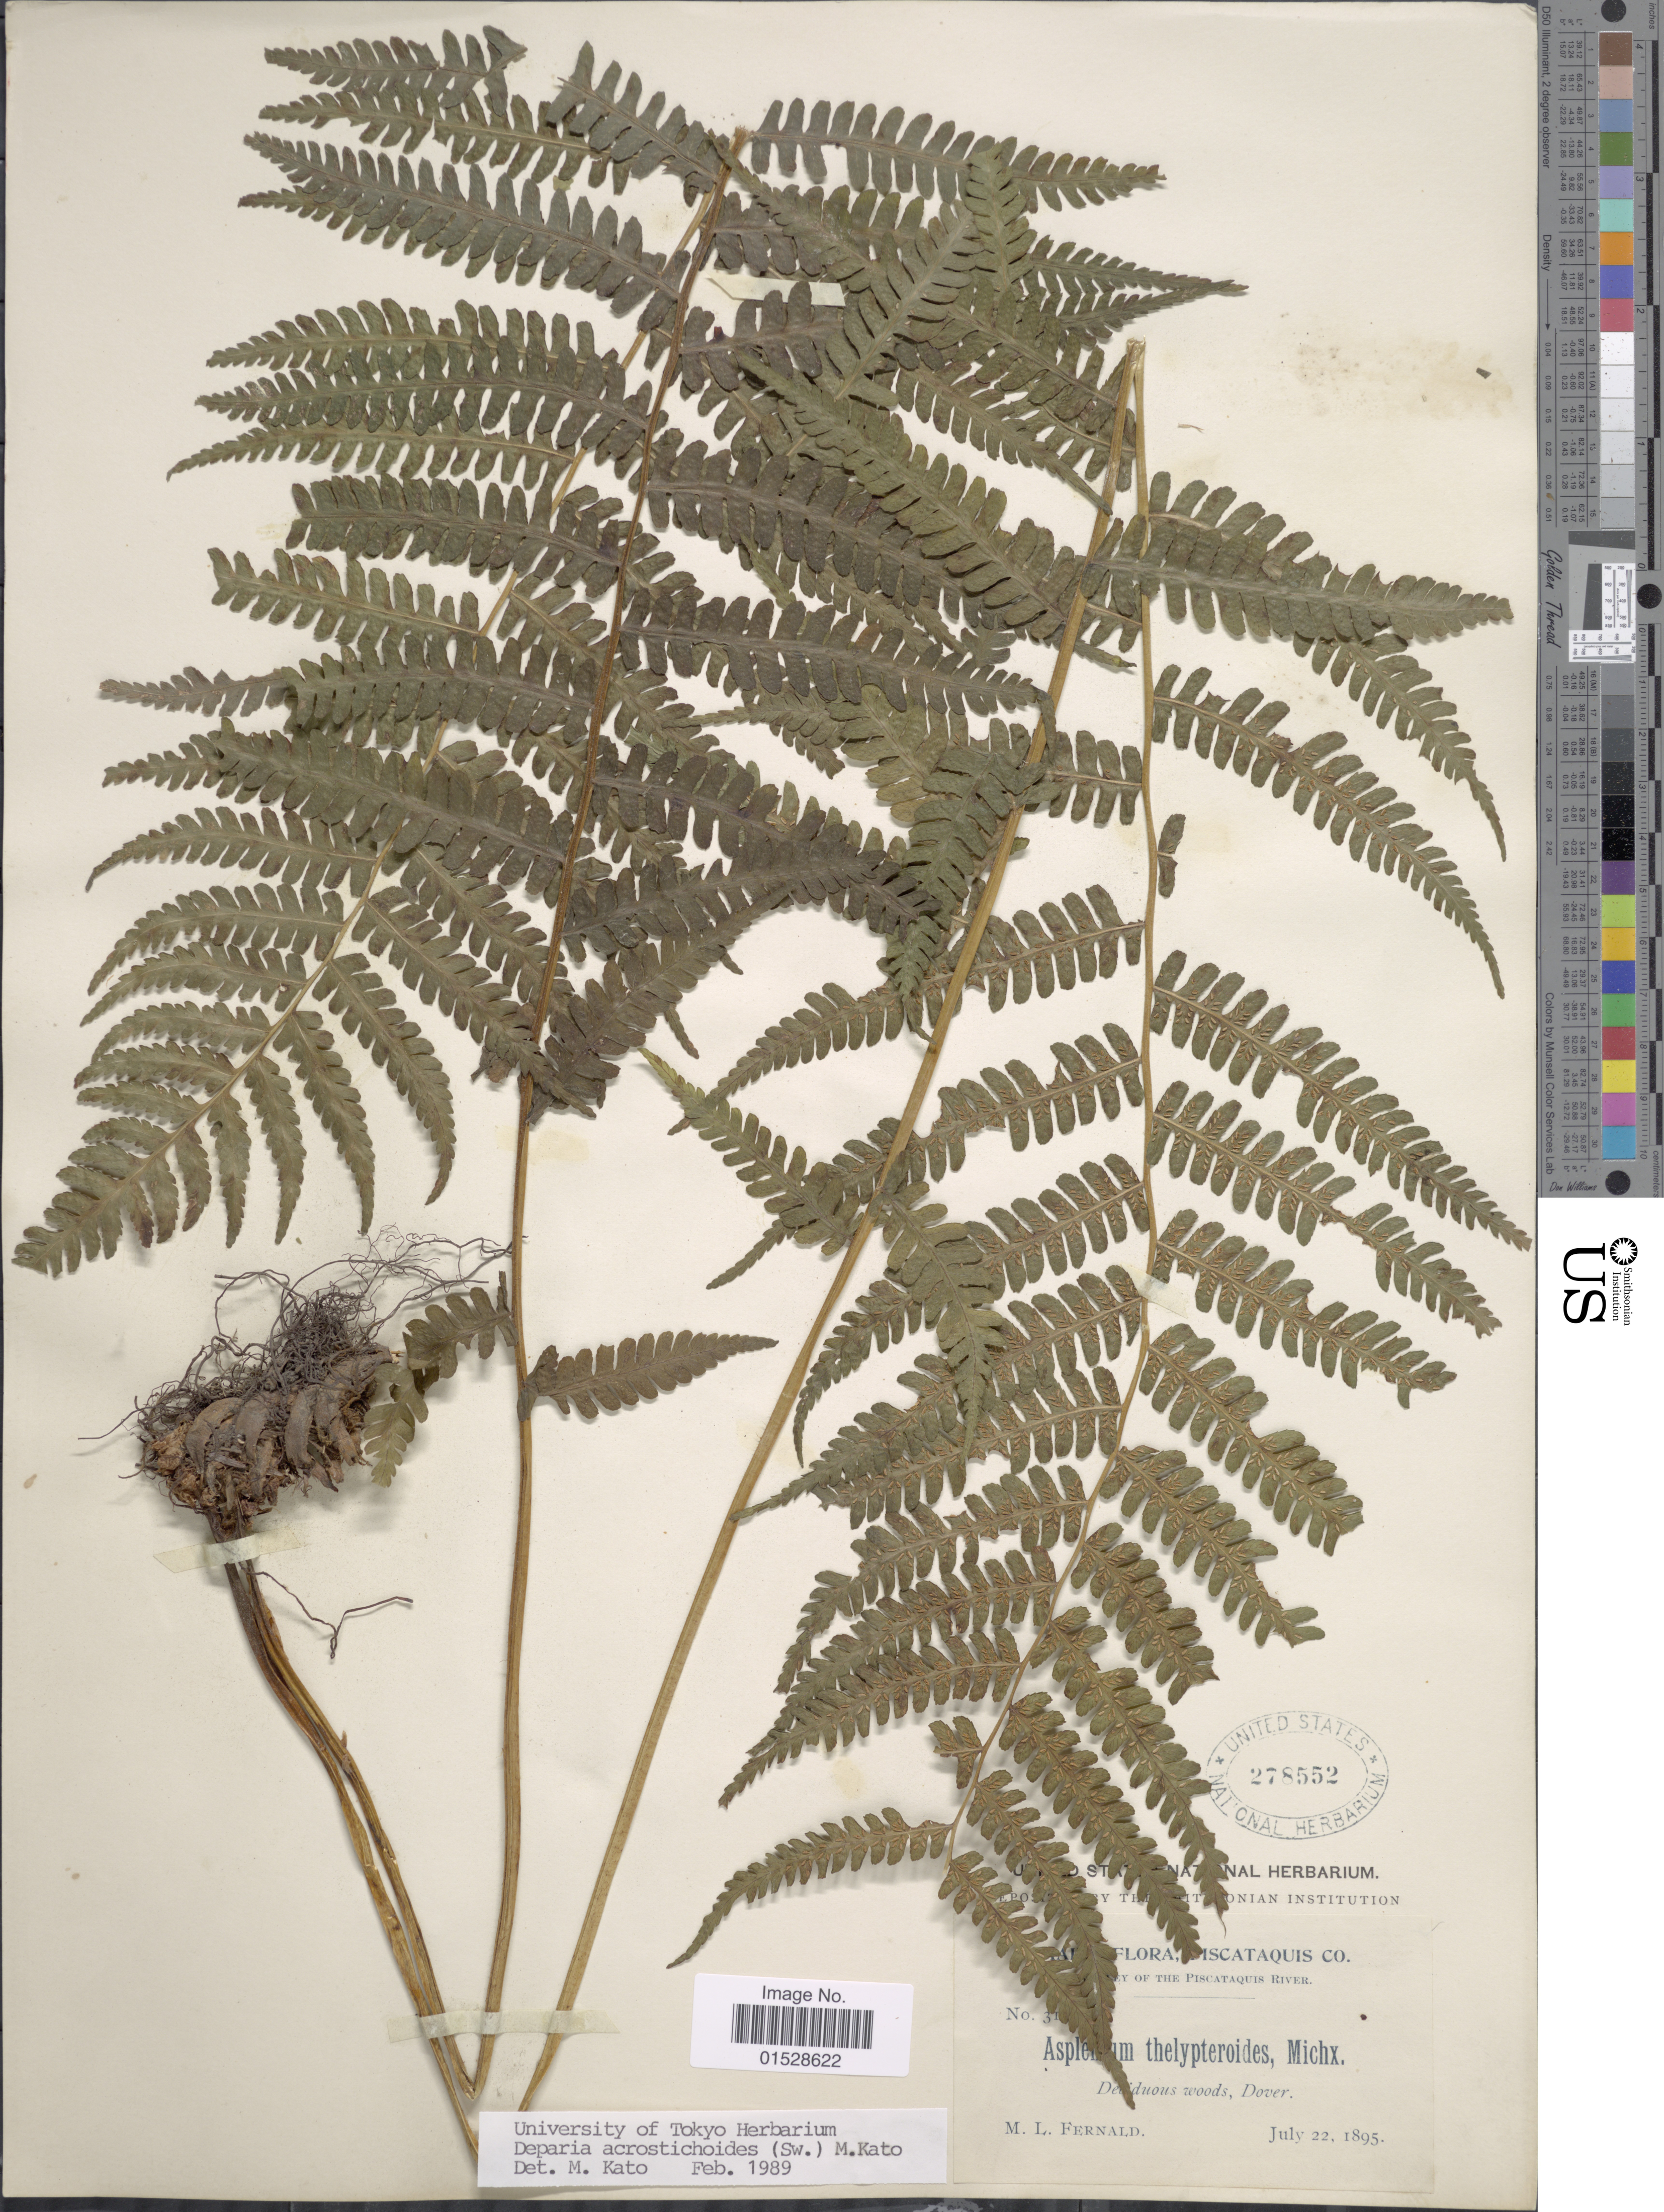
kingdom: Plantae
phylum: Tracheophyta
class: Polypodiopsida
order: Polypodiales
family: Athyriaceae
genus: Deparia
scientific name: Deparia acrostichoides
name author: (Sw.) M. Kato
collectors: M. L. Fernald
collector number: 31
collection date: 1895-07-22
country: United States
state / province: Maine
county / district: Piscataquis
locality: Valley of the Piscataquis River, Dover.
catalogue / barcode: US 278552